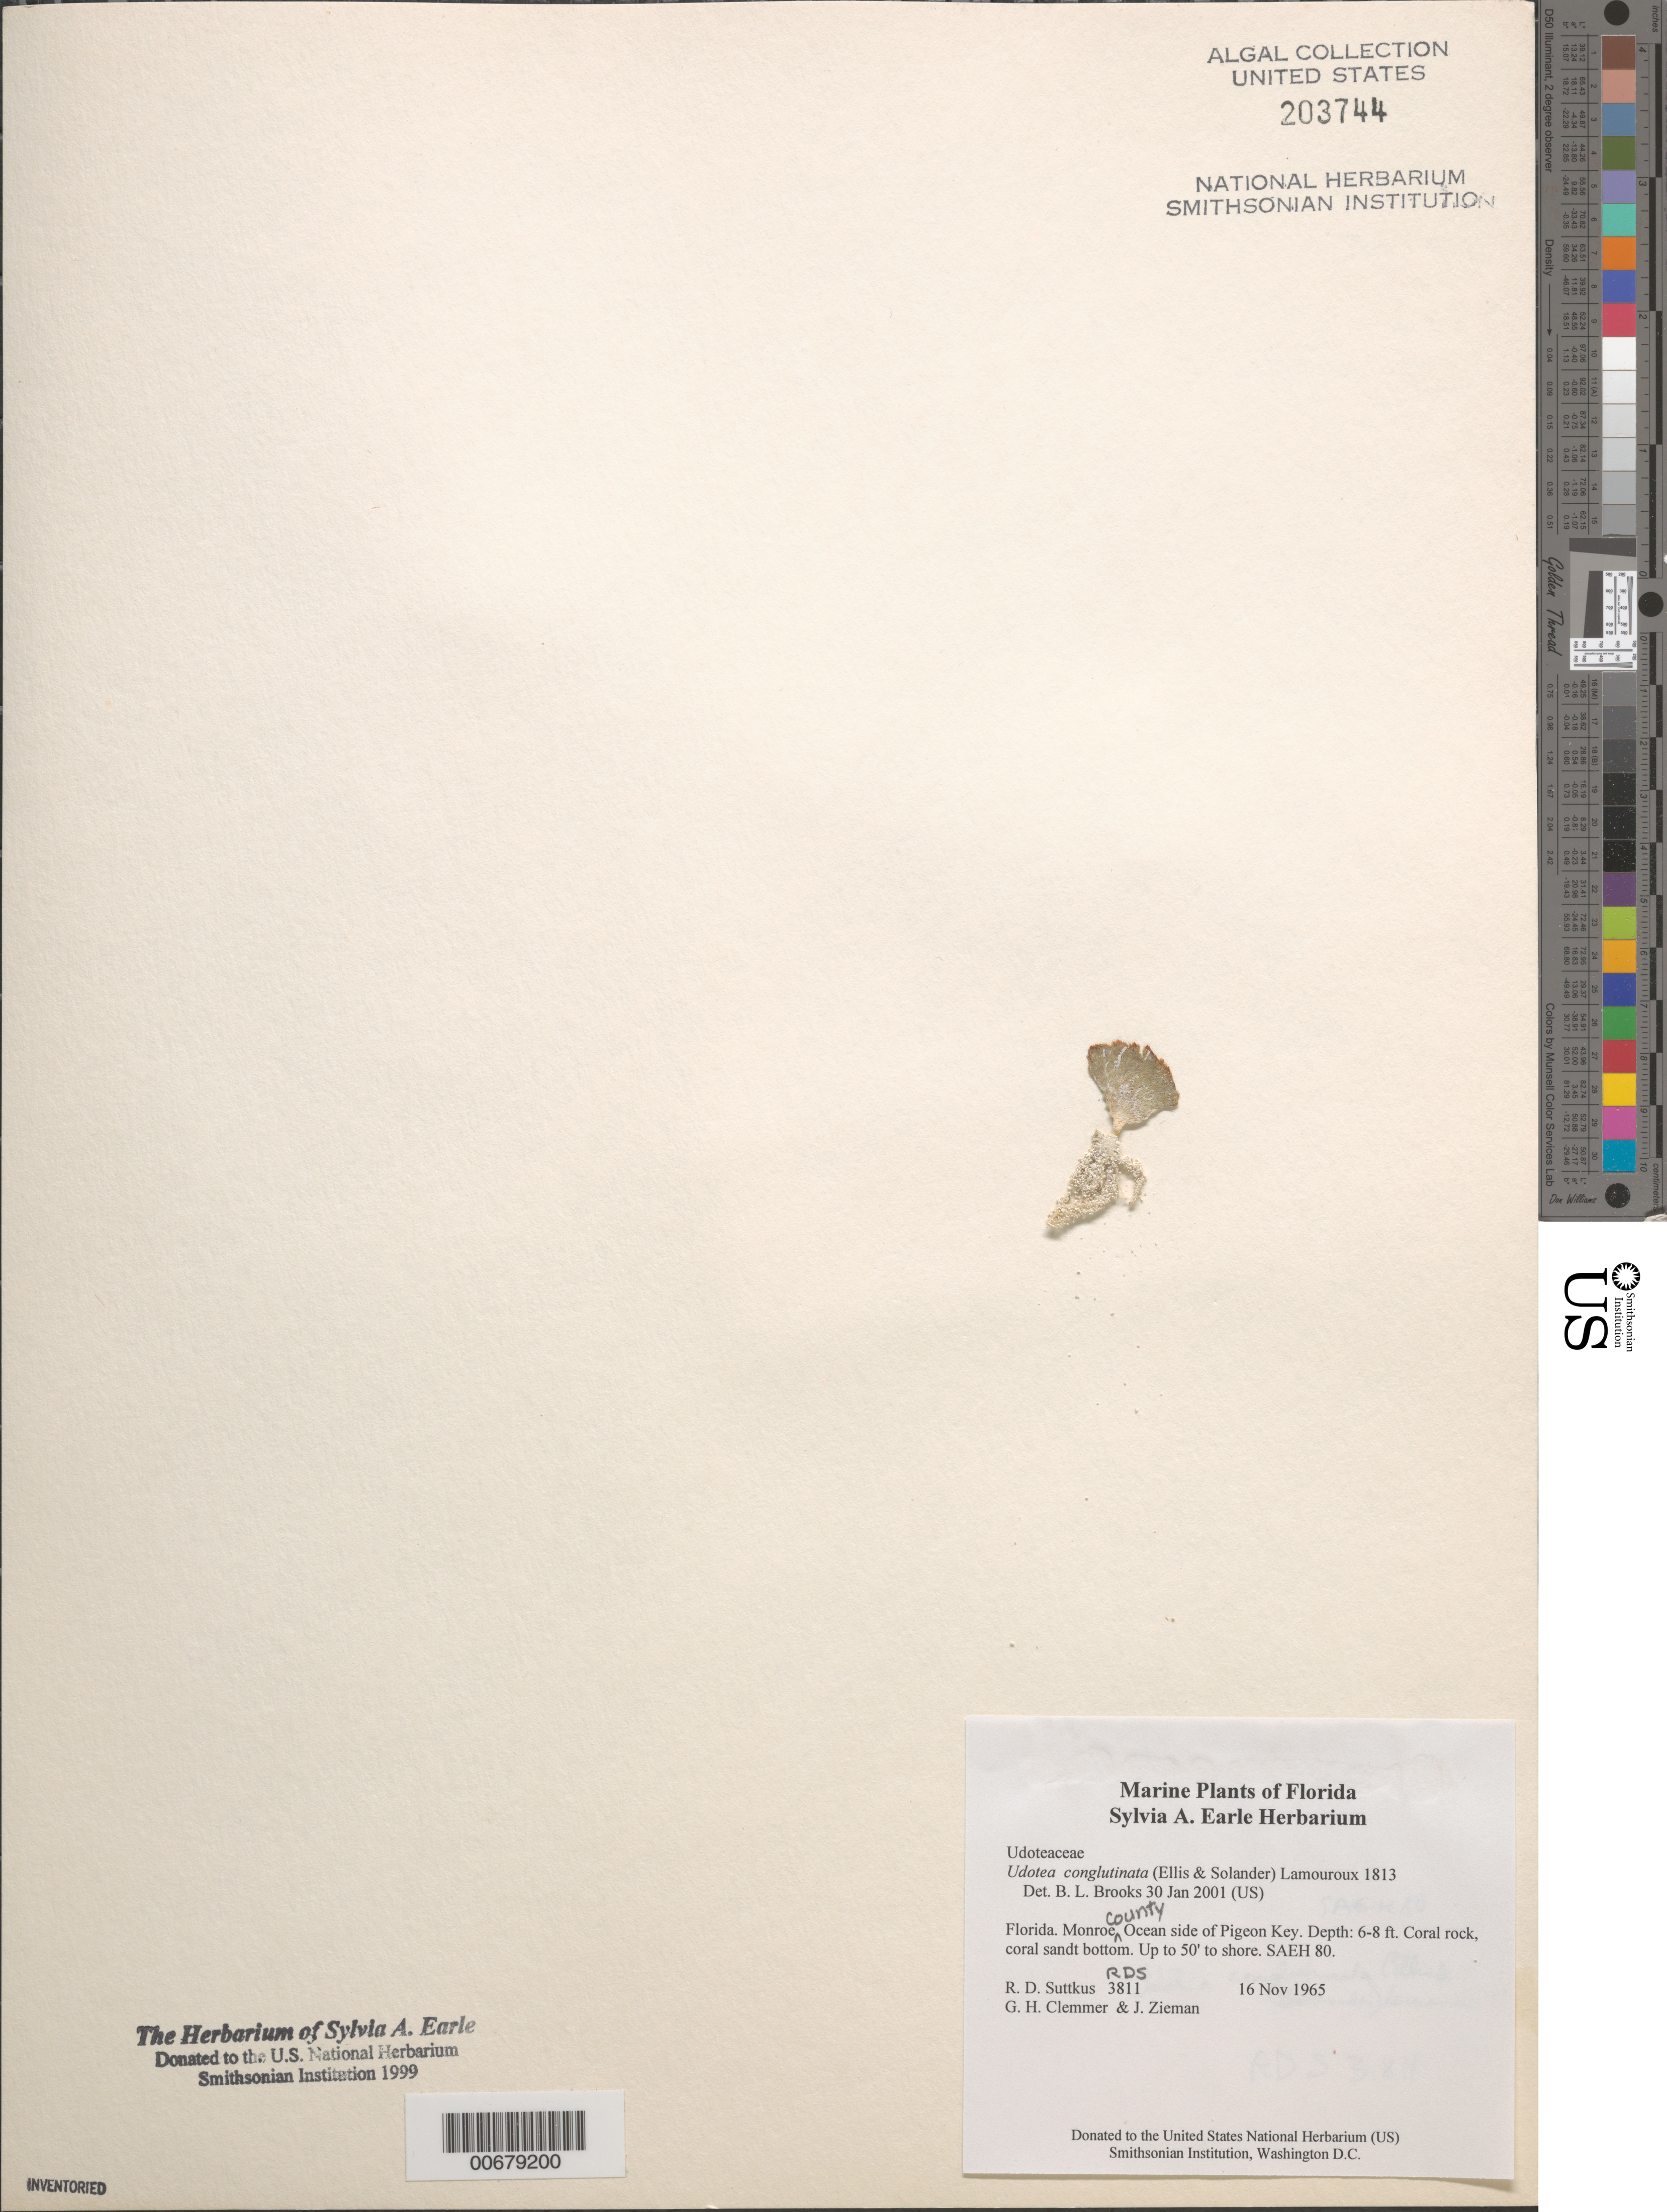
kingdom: Plantae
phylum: Chlorophyta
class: Ulvophyceae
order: Bryopsidales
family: Udoteaceae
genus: Udotea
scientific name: Udotea conglutinata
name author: (Ellis & Sol.) J.V.Lamouroux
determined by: Brooks, B. L., (BOT), Smithsonian Institution - National Museum of Natural History (UNITED STATES)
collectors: R. Suttkus, G. Clemmer & J. Zieman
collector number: RDS 3811 & SAEH 80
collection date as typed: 16 Nov 1965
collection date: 1965-11-16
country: United States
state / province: Florida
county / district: Monroe County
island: Pigeon Key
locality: Ocean side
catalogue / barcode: US 203744